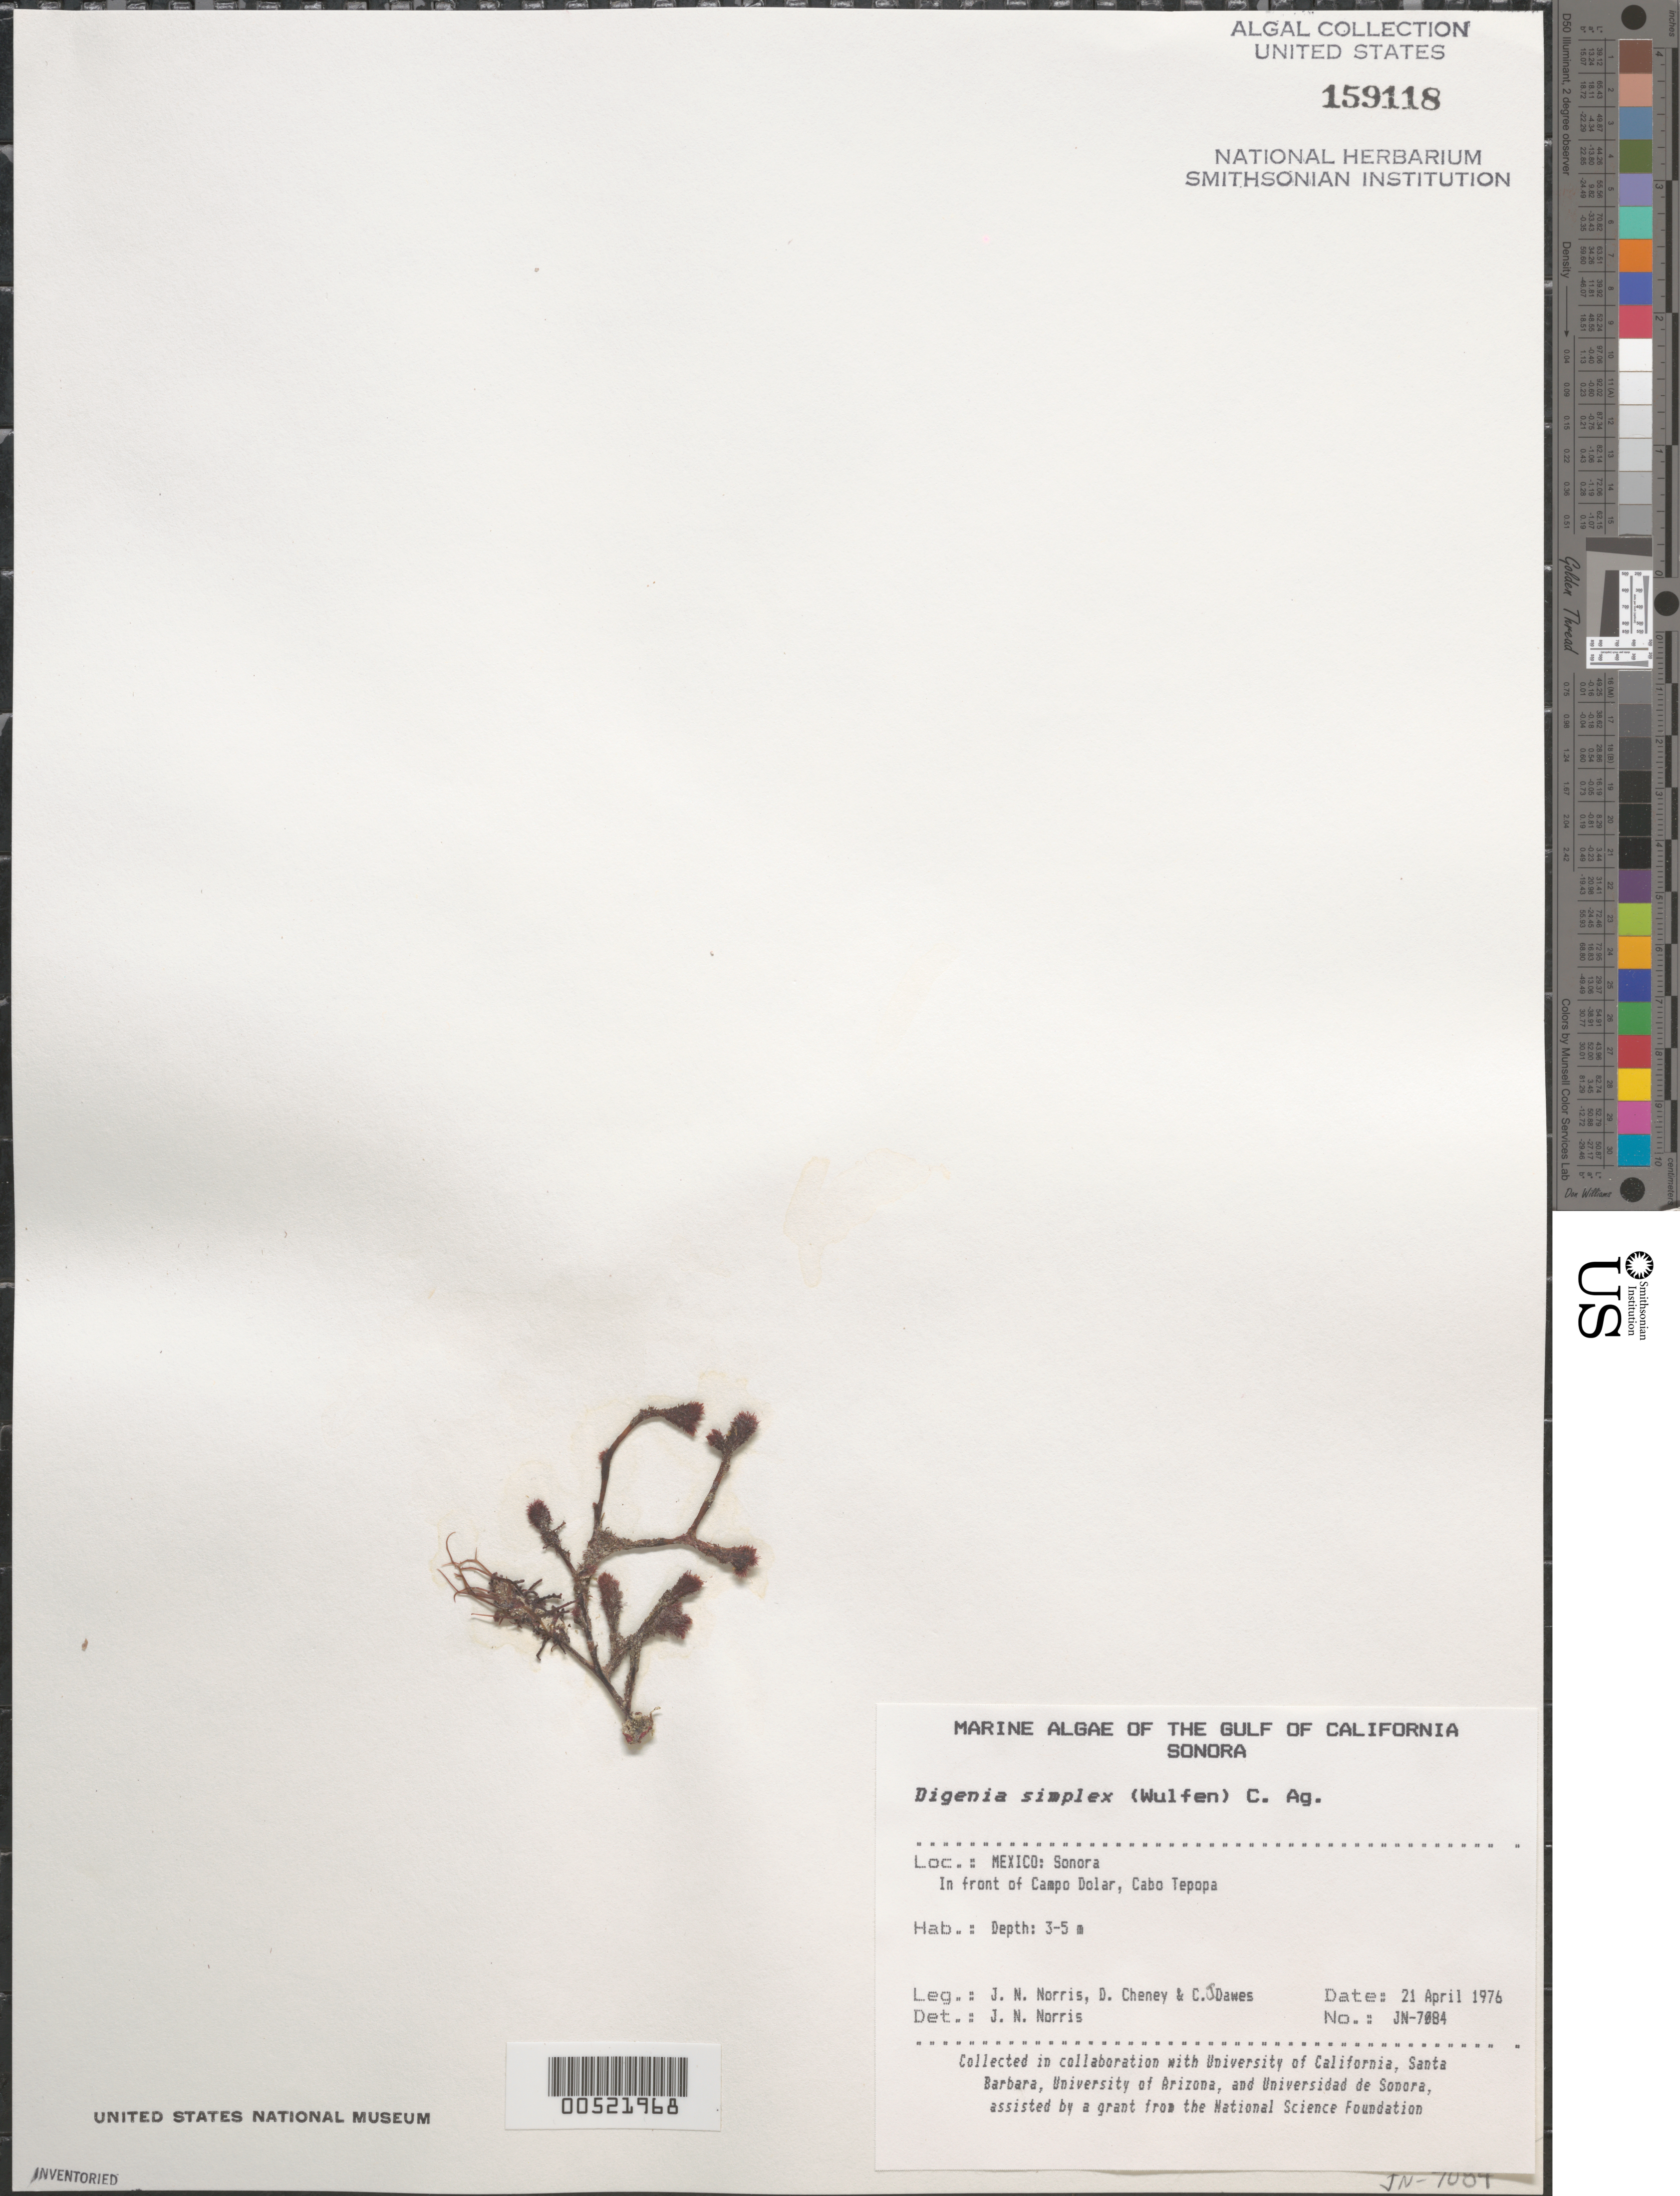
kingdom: Plantae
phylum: Rhodophyta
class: Florideophyceae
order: Ceramiales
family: Rhodomelaceae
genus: Digenea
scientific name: Digenea simplex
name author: (Wulfen) C. Agardh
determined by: Norris, James N.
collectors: J. N. Norris, D. Cheney & C. Dawes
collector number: JN-7084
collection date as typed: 21 Apr 1976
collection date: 1976-04-21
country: Mexico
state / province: Sonora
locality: Campo Dolar, Cabo Tepopa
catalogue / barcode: US 159118